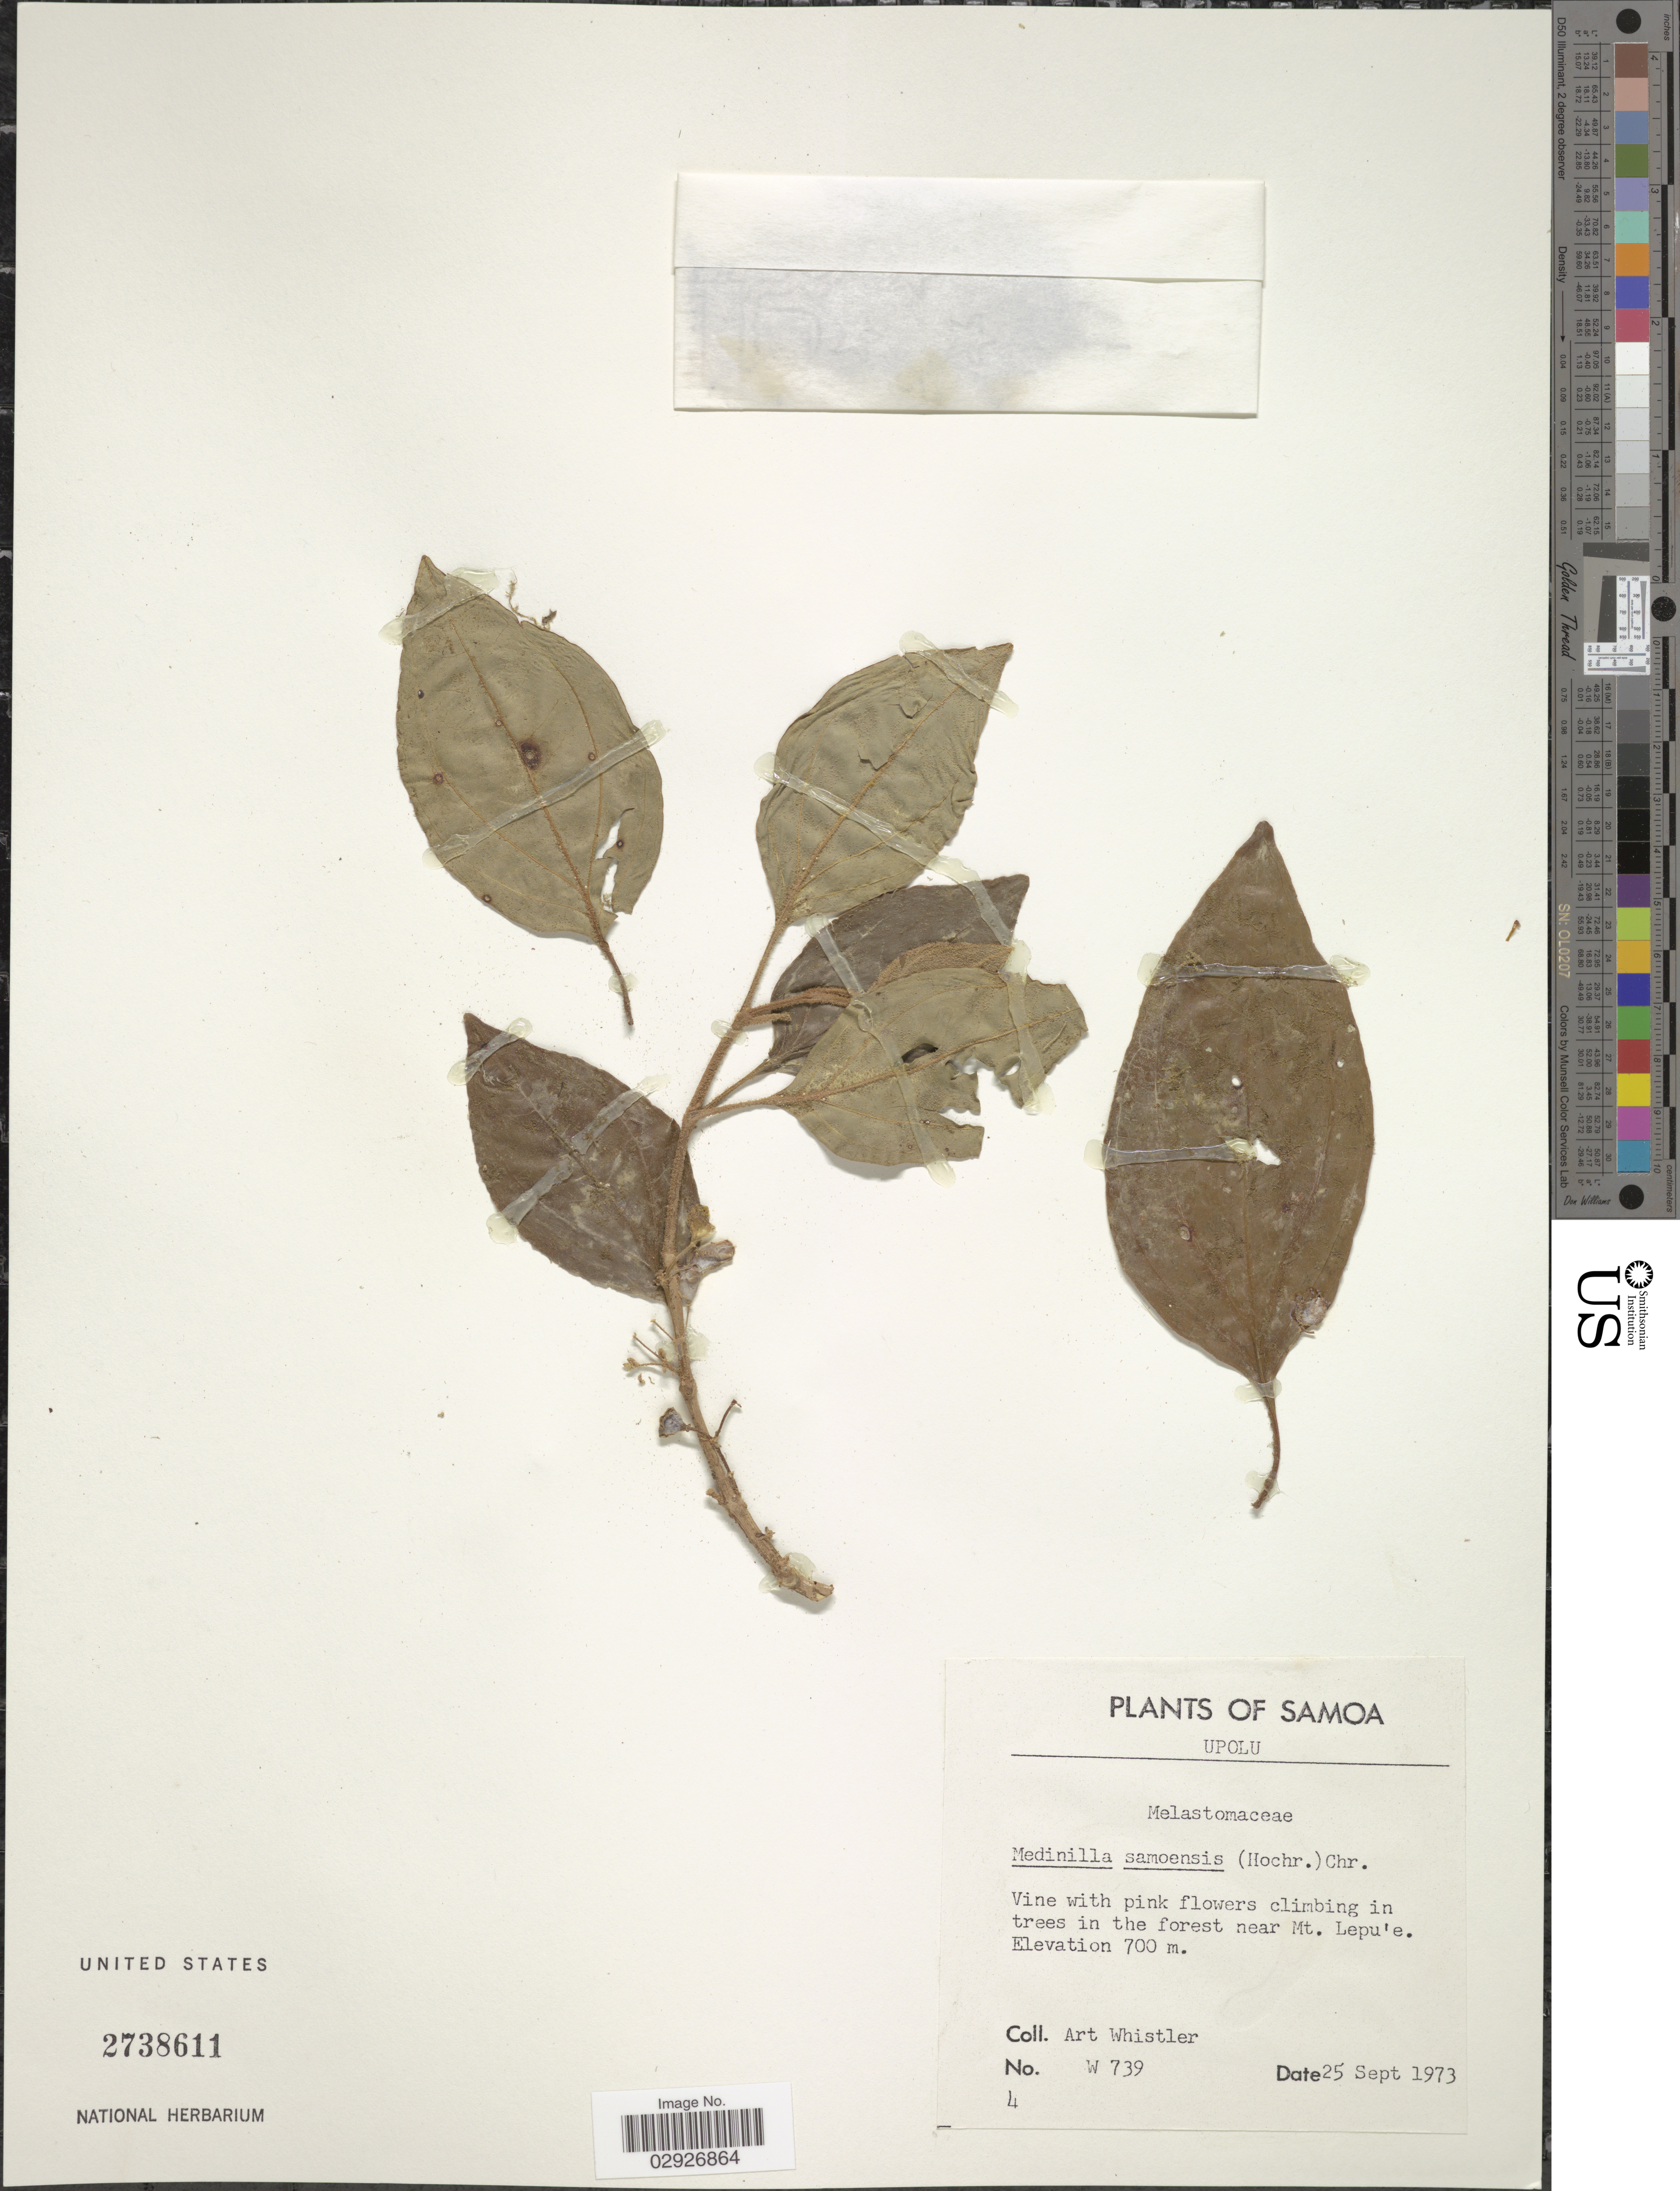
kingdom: Plantae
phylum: Tracheophyta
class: Magnoliopsida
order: Myrtales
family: Melastomataceae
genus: Medinilla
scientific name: Medinilla samoensis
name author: Christoph.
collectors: A. Whistler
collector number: W739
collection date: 1973-09-25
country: Samoa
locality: Samoa. Upolu. Vine with pink flowers climbing in trees in the forest near Mt. Lepu'e.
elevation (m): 700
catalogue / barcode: US 2738611